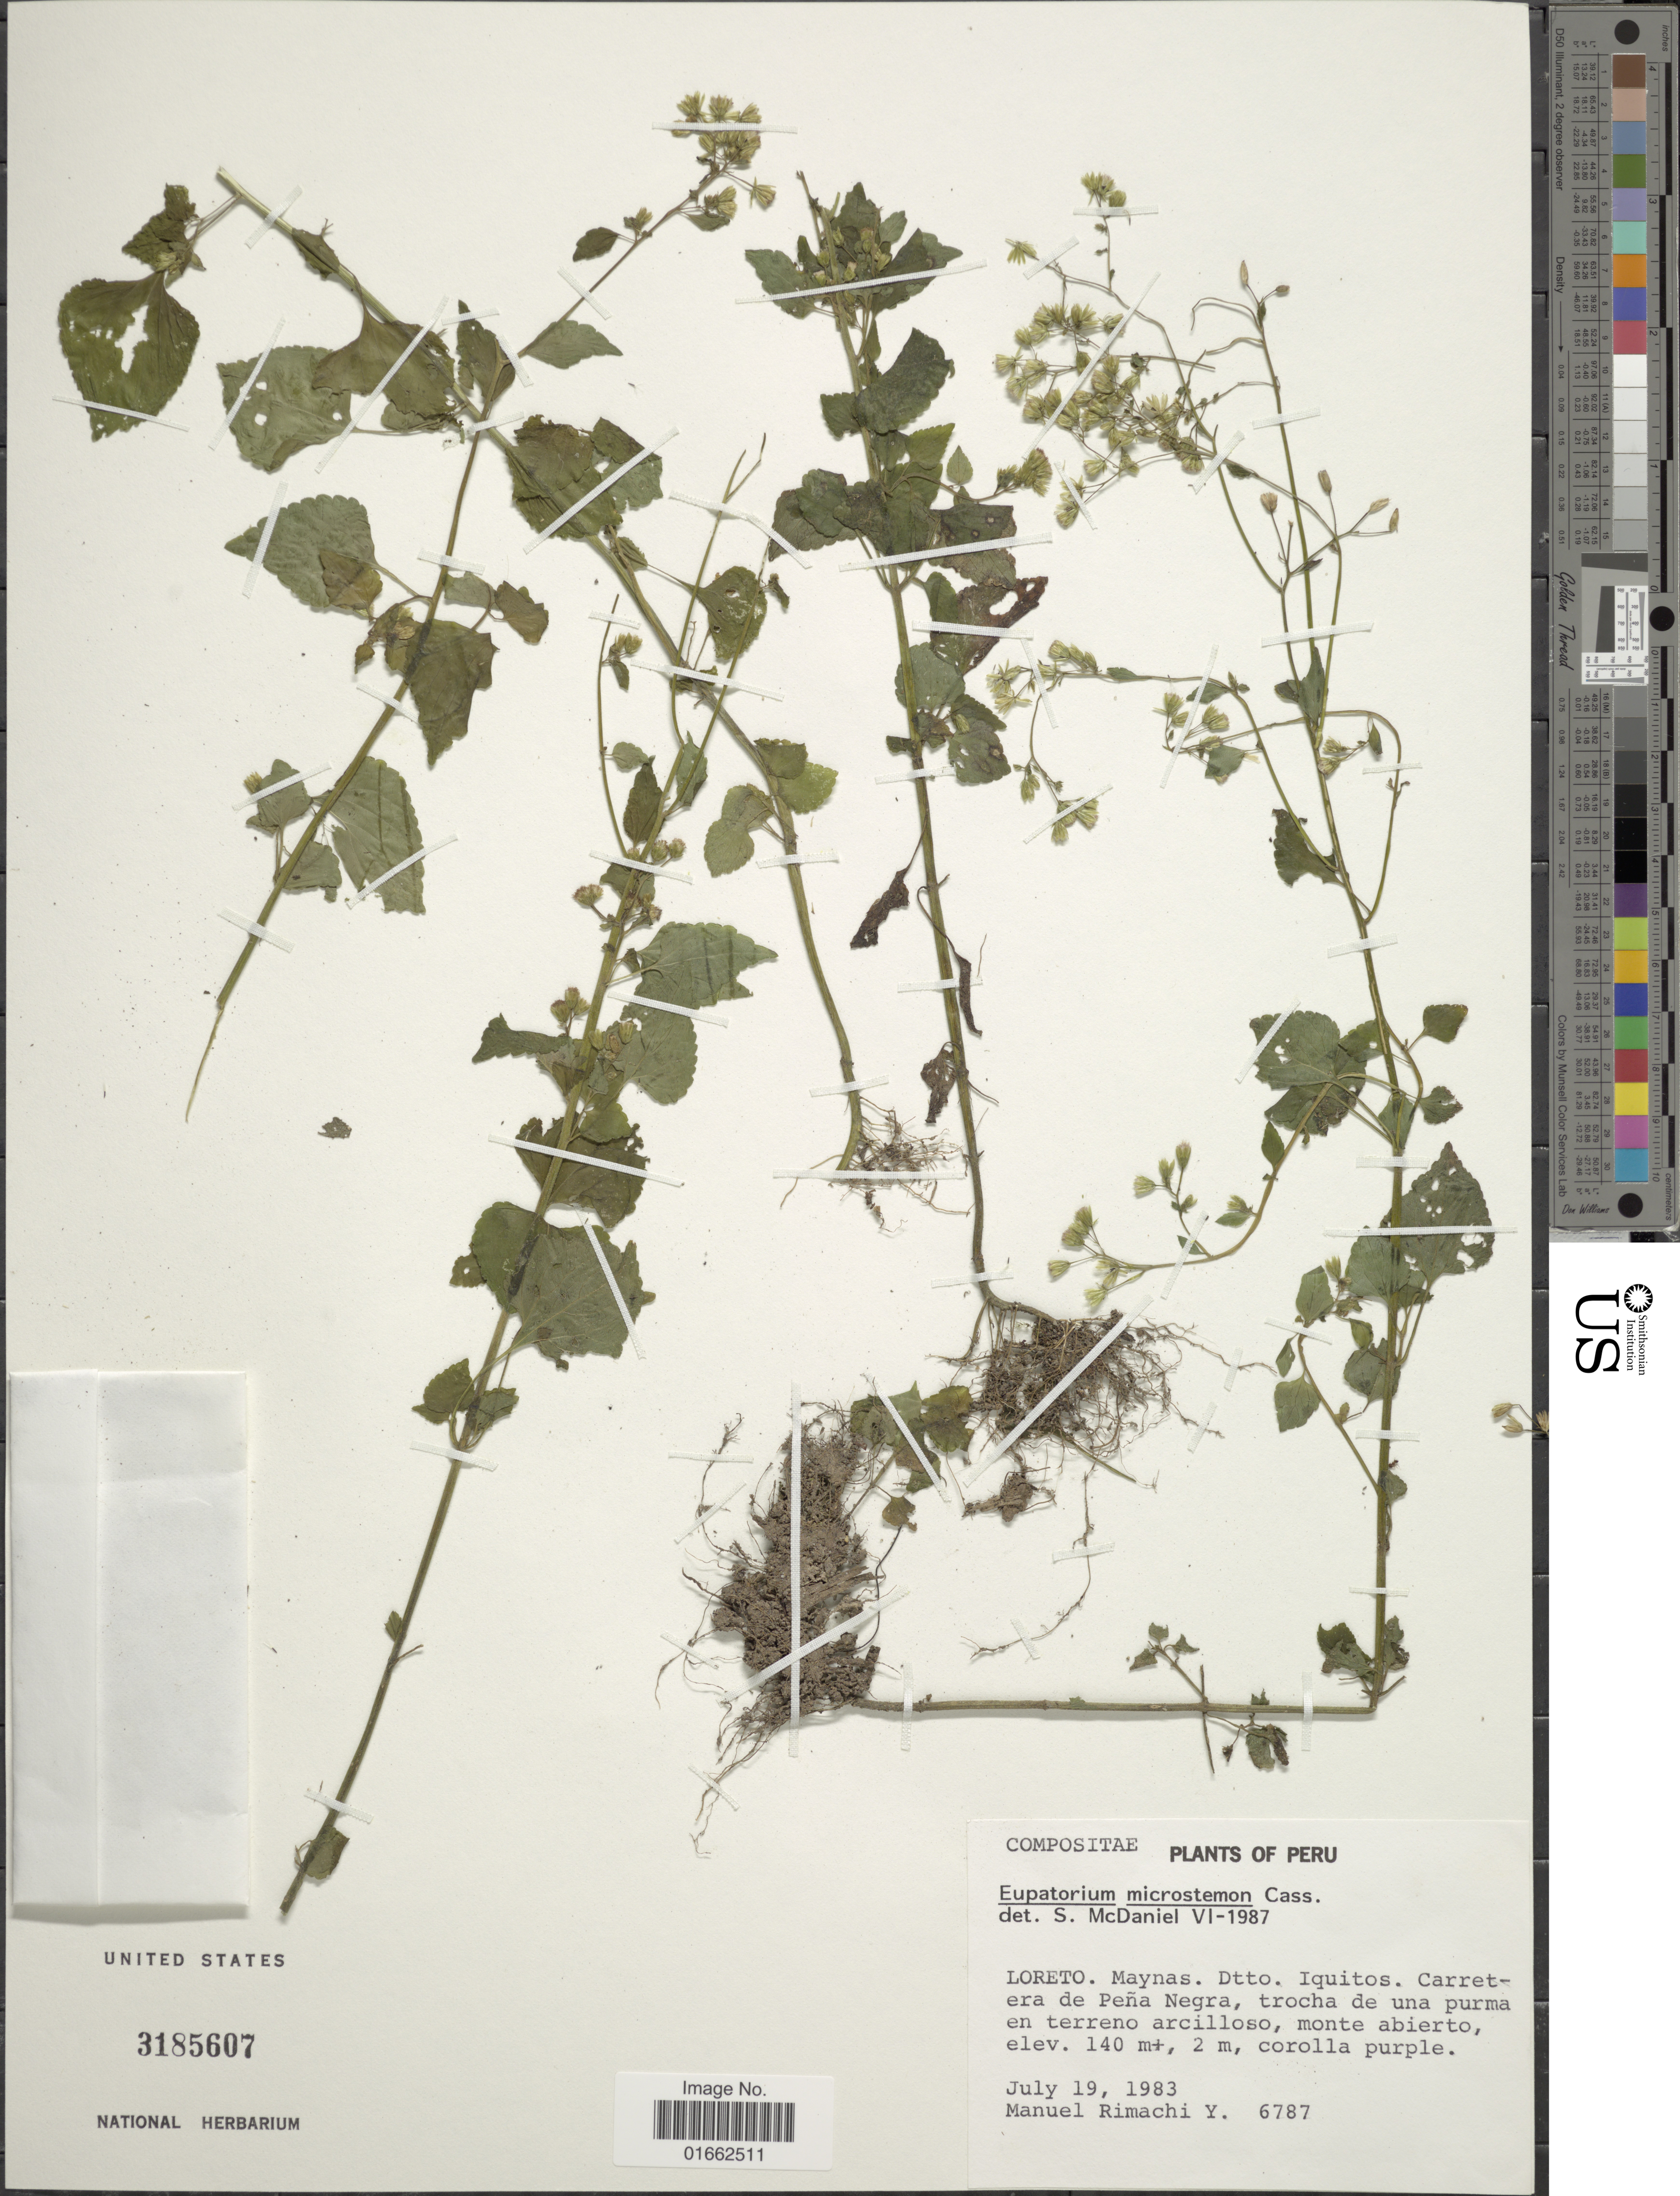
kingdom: Plantae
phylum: Tracheophyta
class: Magnoliopsida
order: Asterales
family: Asteraceae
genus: Fleischmannia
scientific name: Fleischmannia microstemon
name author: (Cass.) R.M. King & H. Rob.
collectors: M. Rimachi Y.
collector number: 6787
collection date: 1983-07-19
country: Peru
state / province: Loreto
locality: Loreto. Maynas. Dtto. Iquitos. Carretera de Peña Negra, trocha de una purma en terreno arcilloso, monte abierto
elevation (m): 140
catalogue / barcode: US 3185607